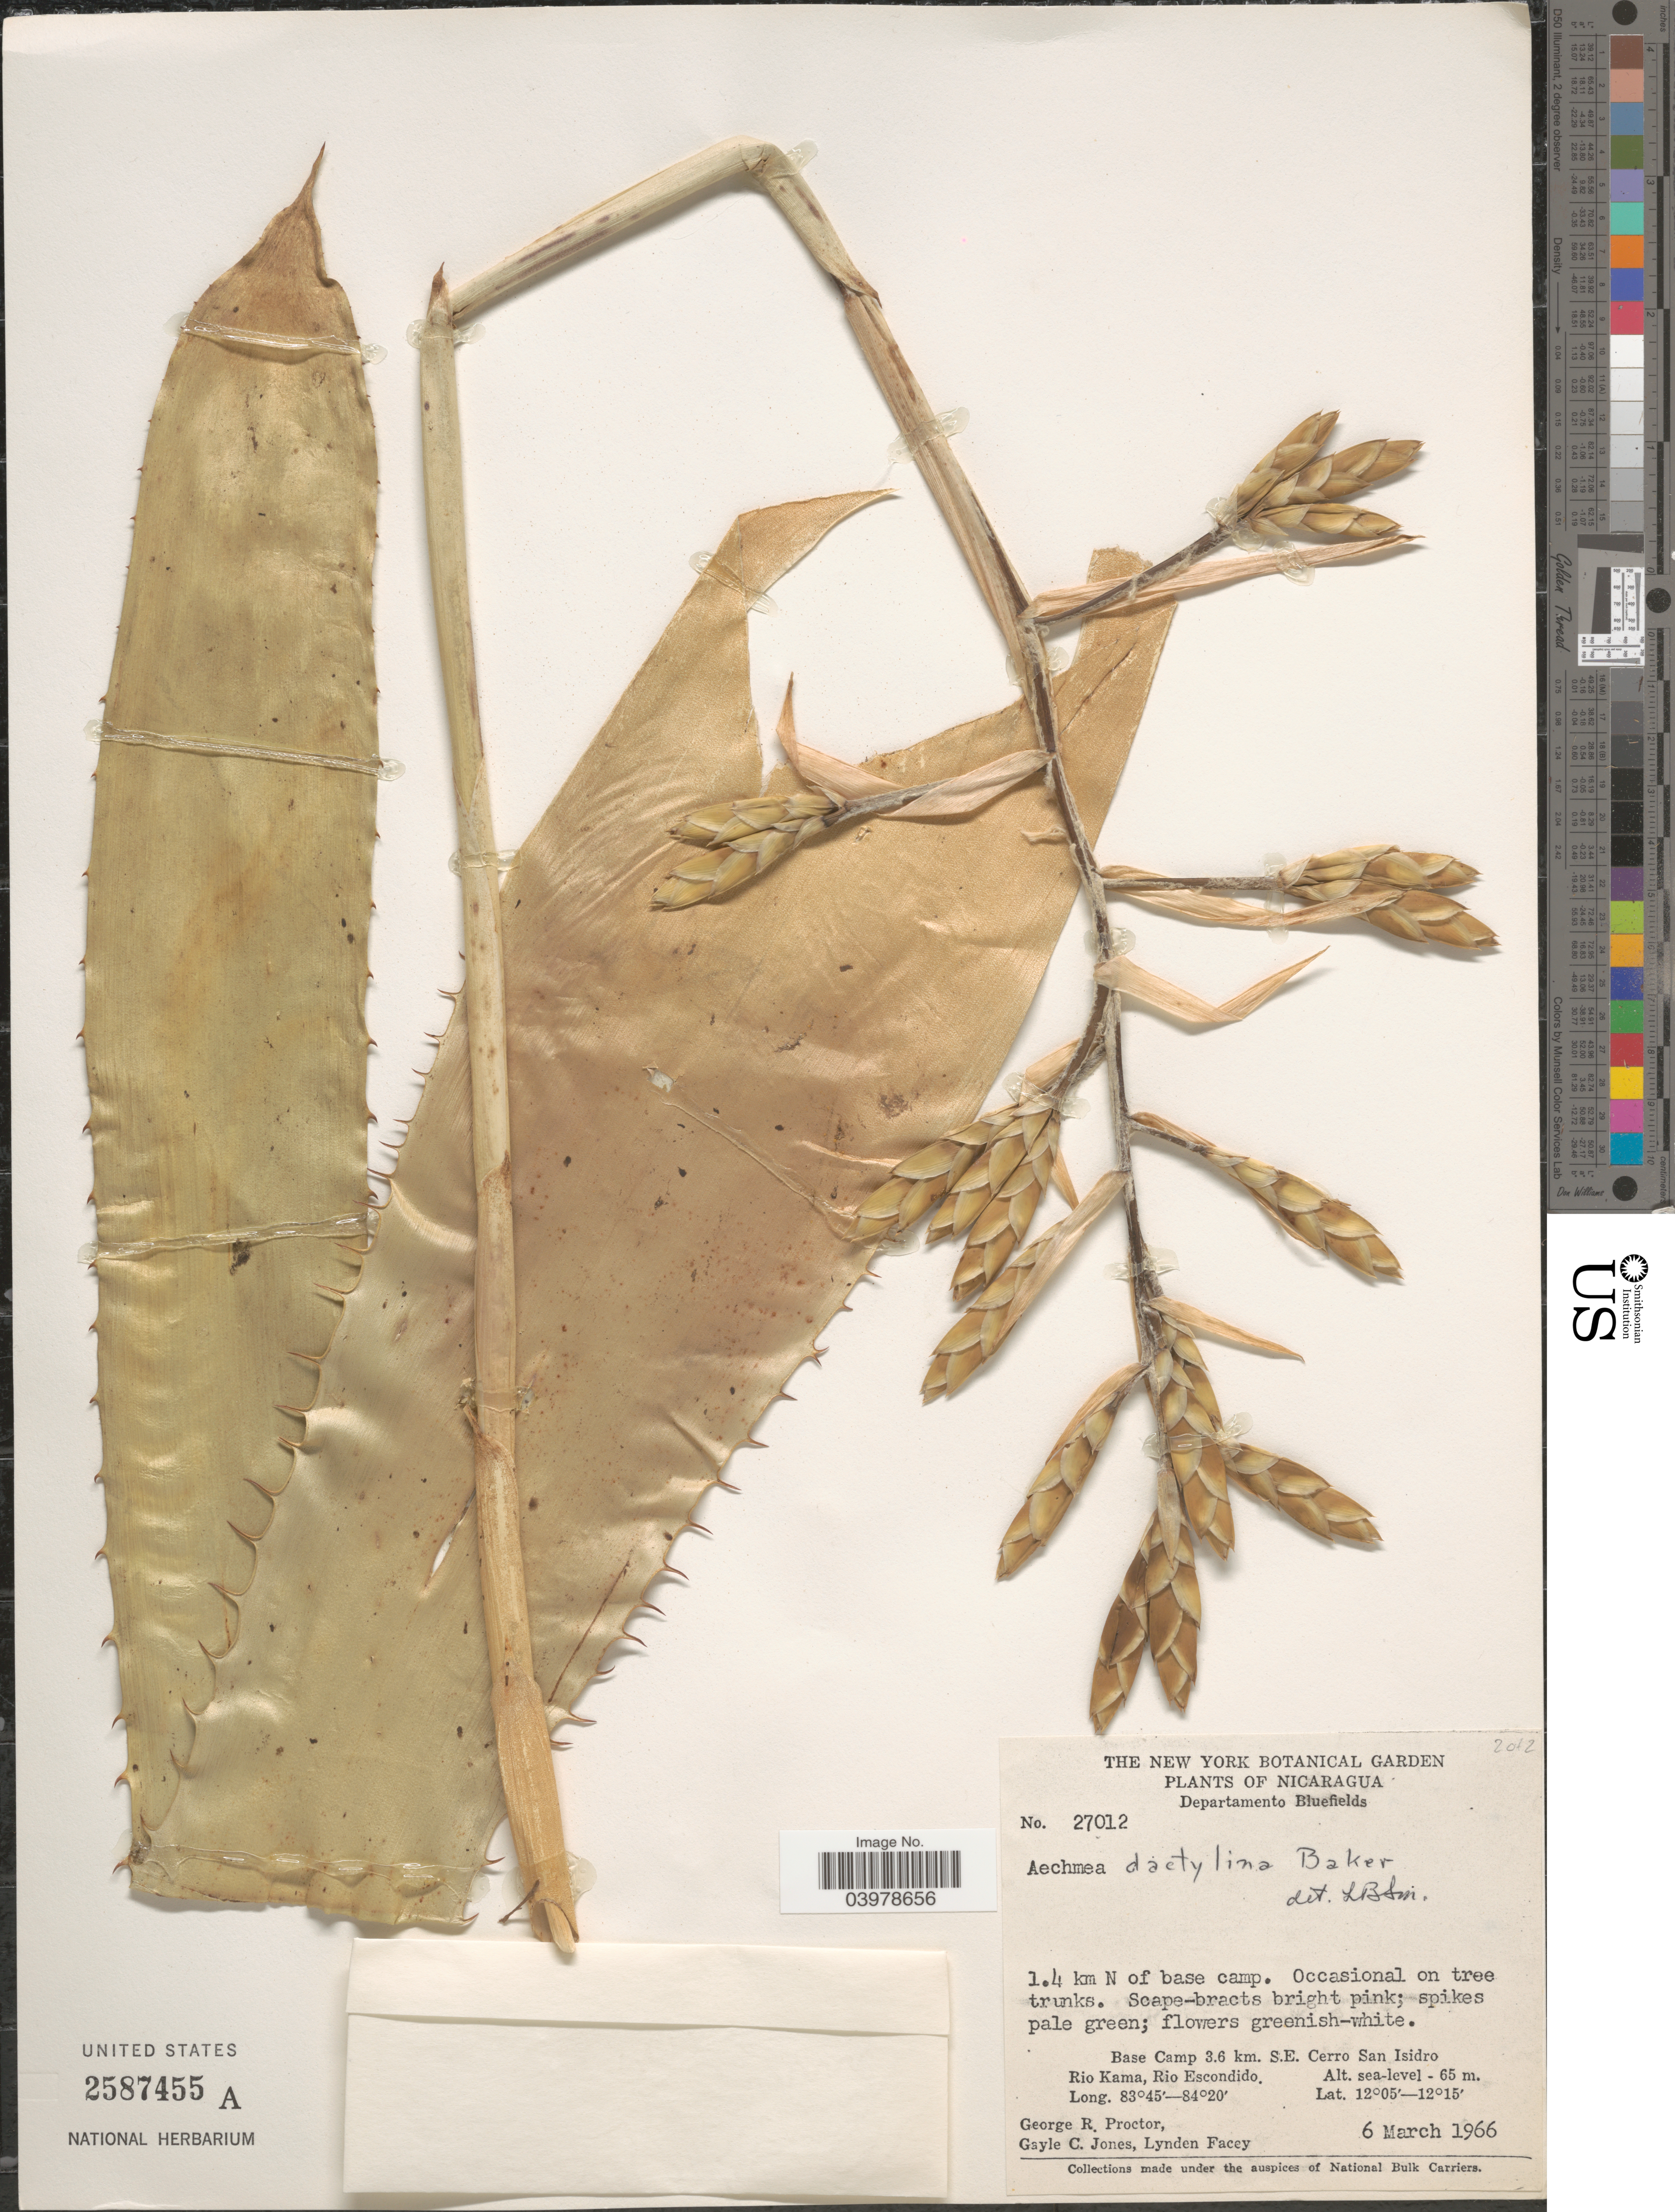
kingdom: Plantae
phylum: Tracheophyta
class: Liliopsida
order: Poales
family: Bromeliaceae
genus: Aechmea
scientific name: Aechmea dactylina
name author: Baker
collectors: G. R. Proctor, G. C. Jones & L. Facey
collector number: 27012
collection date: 1966-03-06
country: Nicaragua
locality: Departamento Bluefields. 1.4 km N of base camp. Base Camp 3.6 km. S.E. Cerro San Isidro. Rio Kama, Rio Escondido.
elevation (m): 0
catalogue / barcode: US 2587455A